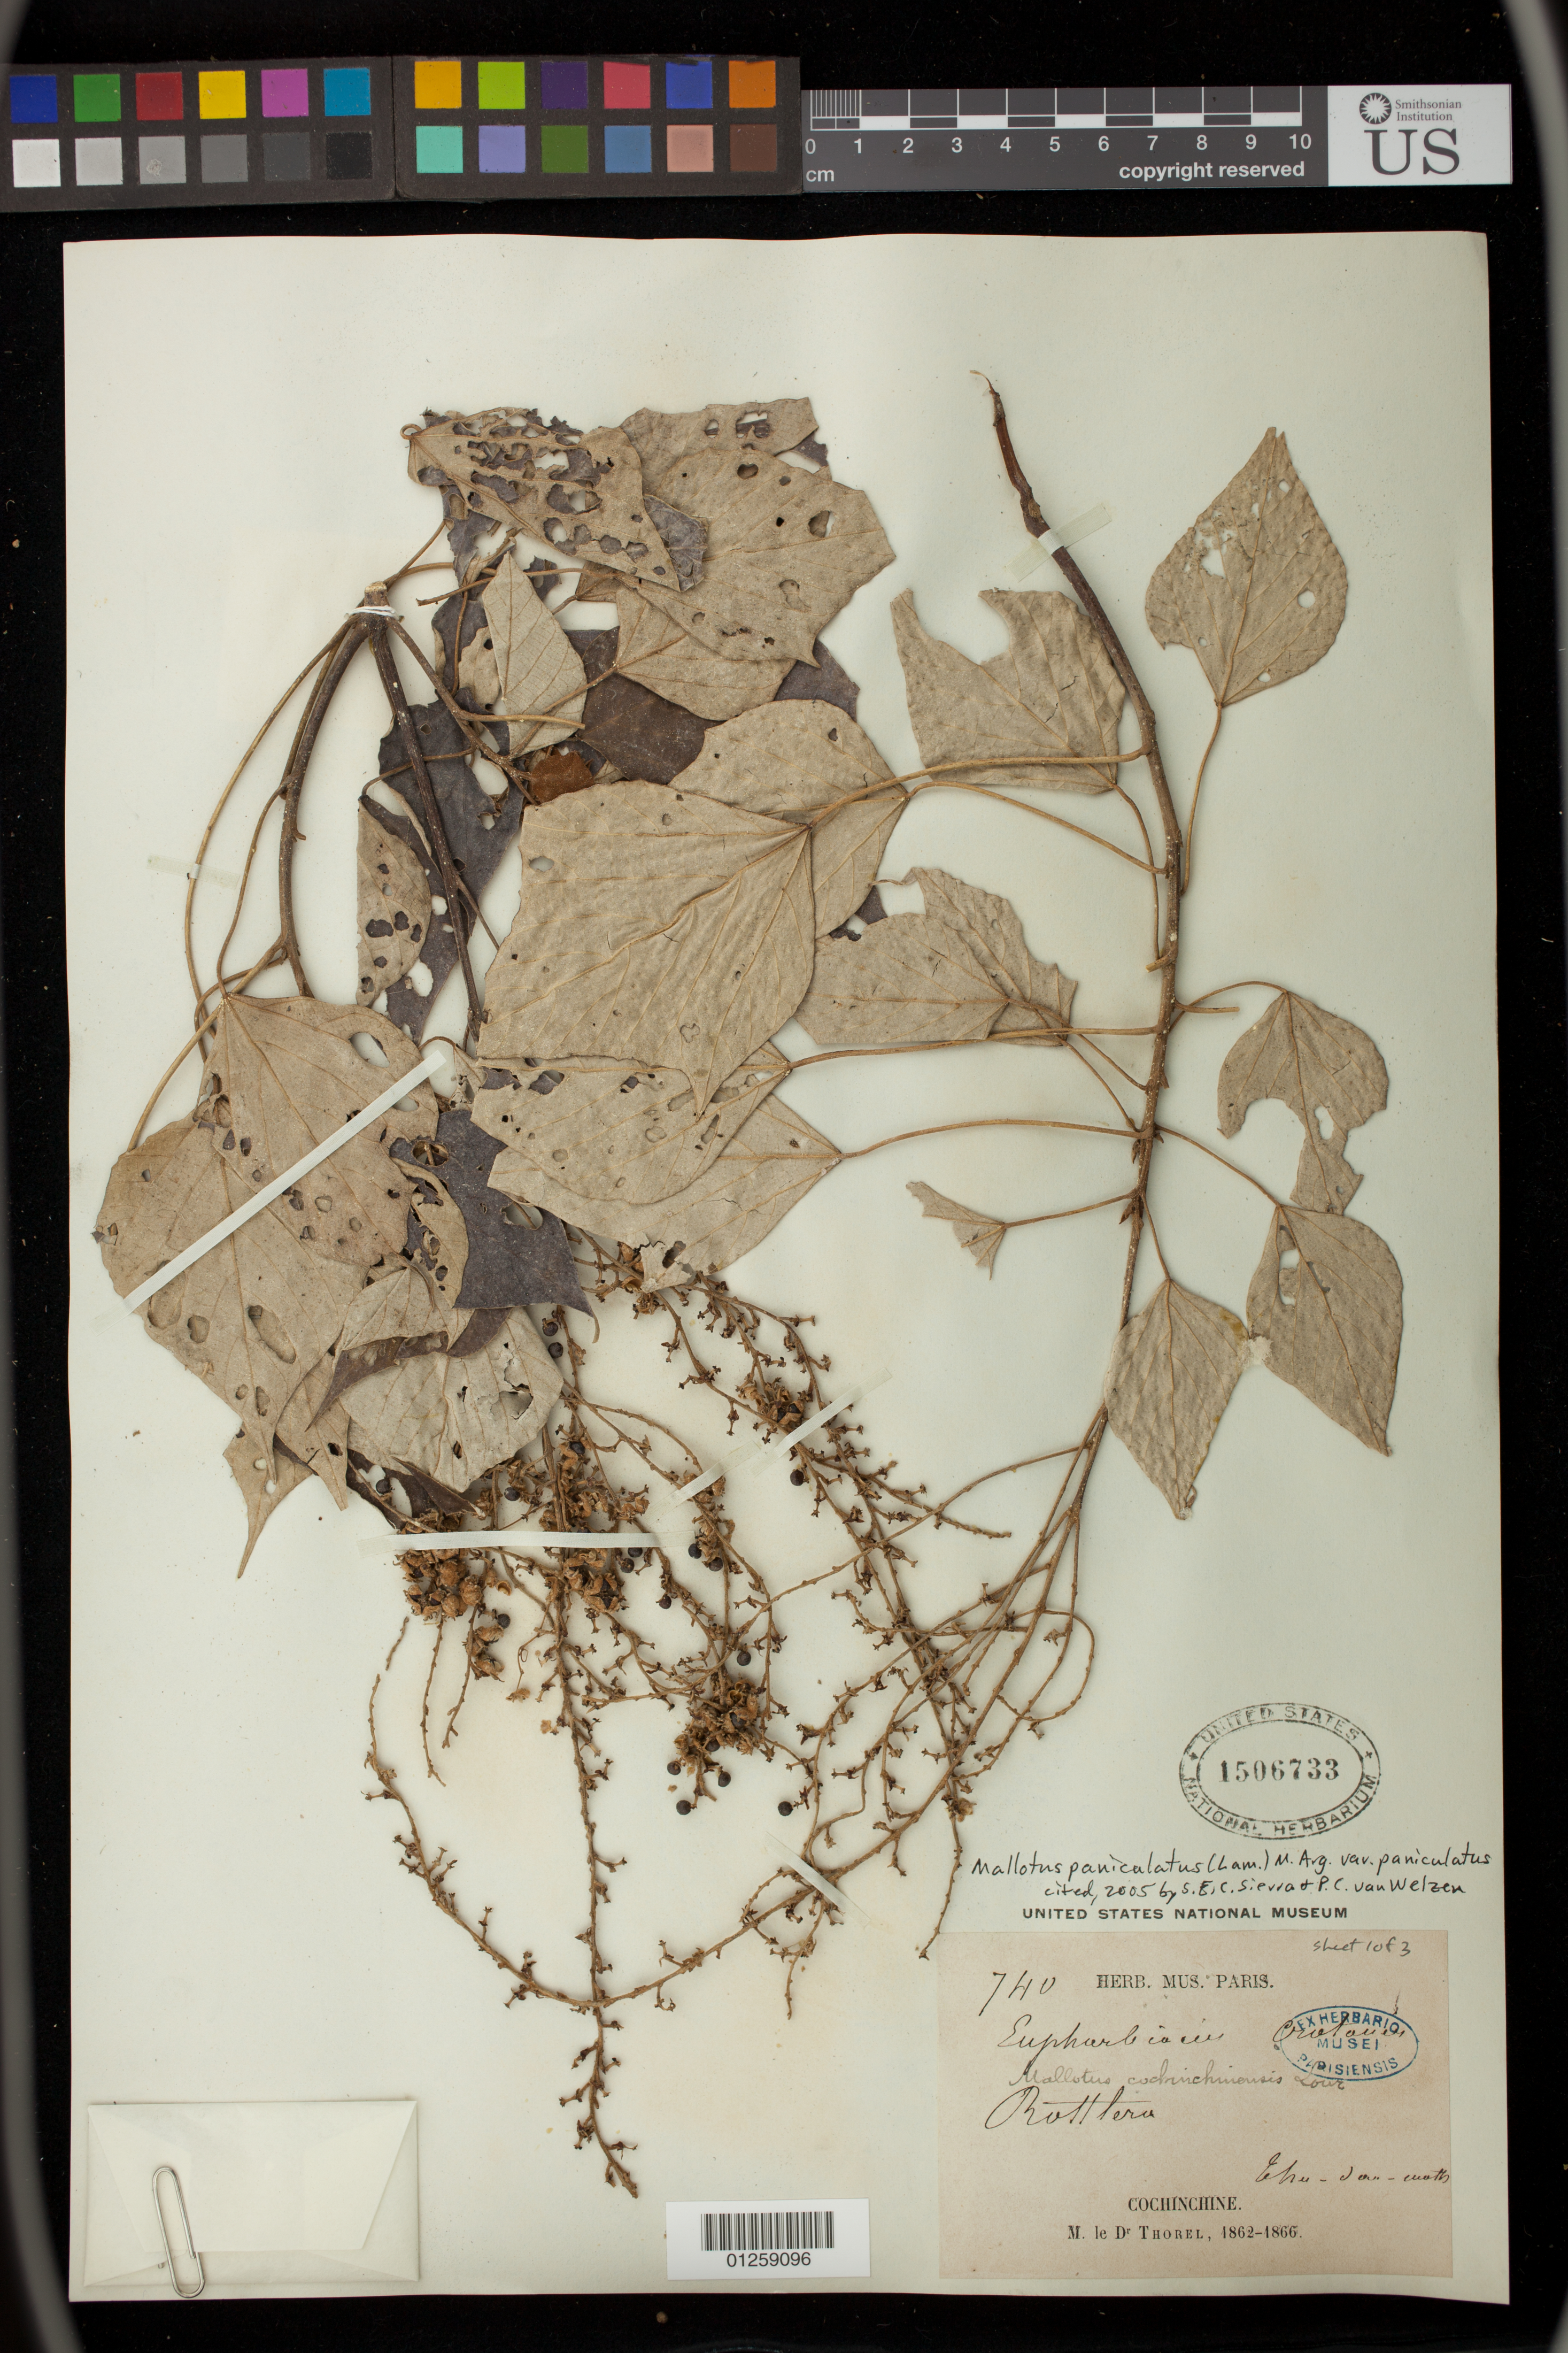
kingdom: Plantae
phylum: Tracheophyta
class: Magnoliopsida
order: Malpighiales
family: Euphorbiaceae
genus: Mallotus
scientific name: Mallotus paniculatus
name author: (Lam.) Müll. Arg.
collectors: C. Thorel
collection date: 1862-01-01/1866-12-31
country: Vietnam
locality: Cochin China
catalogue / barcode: US 1506733